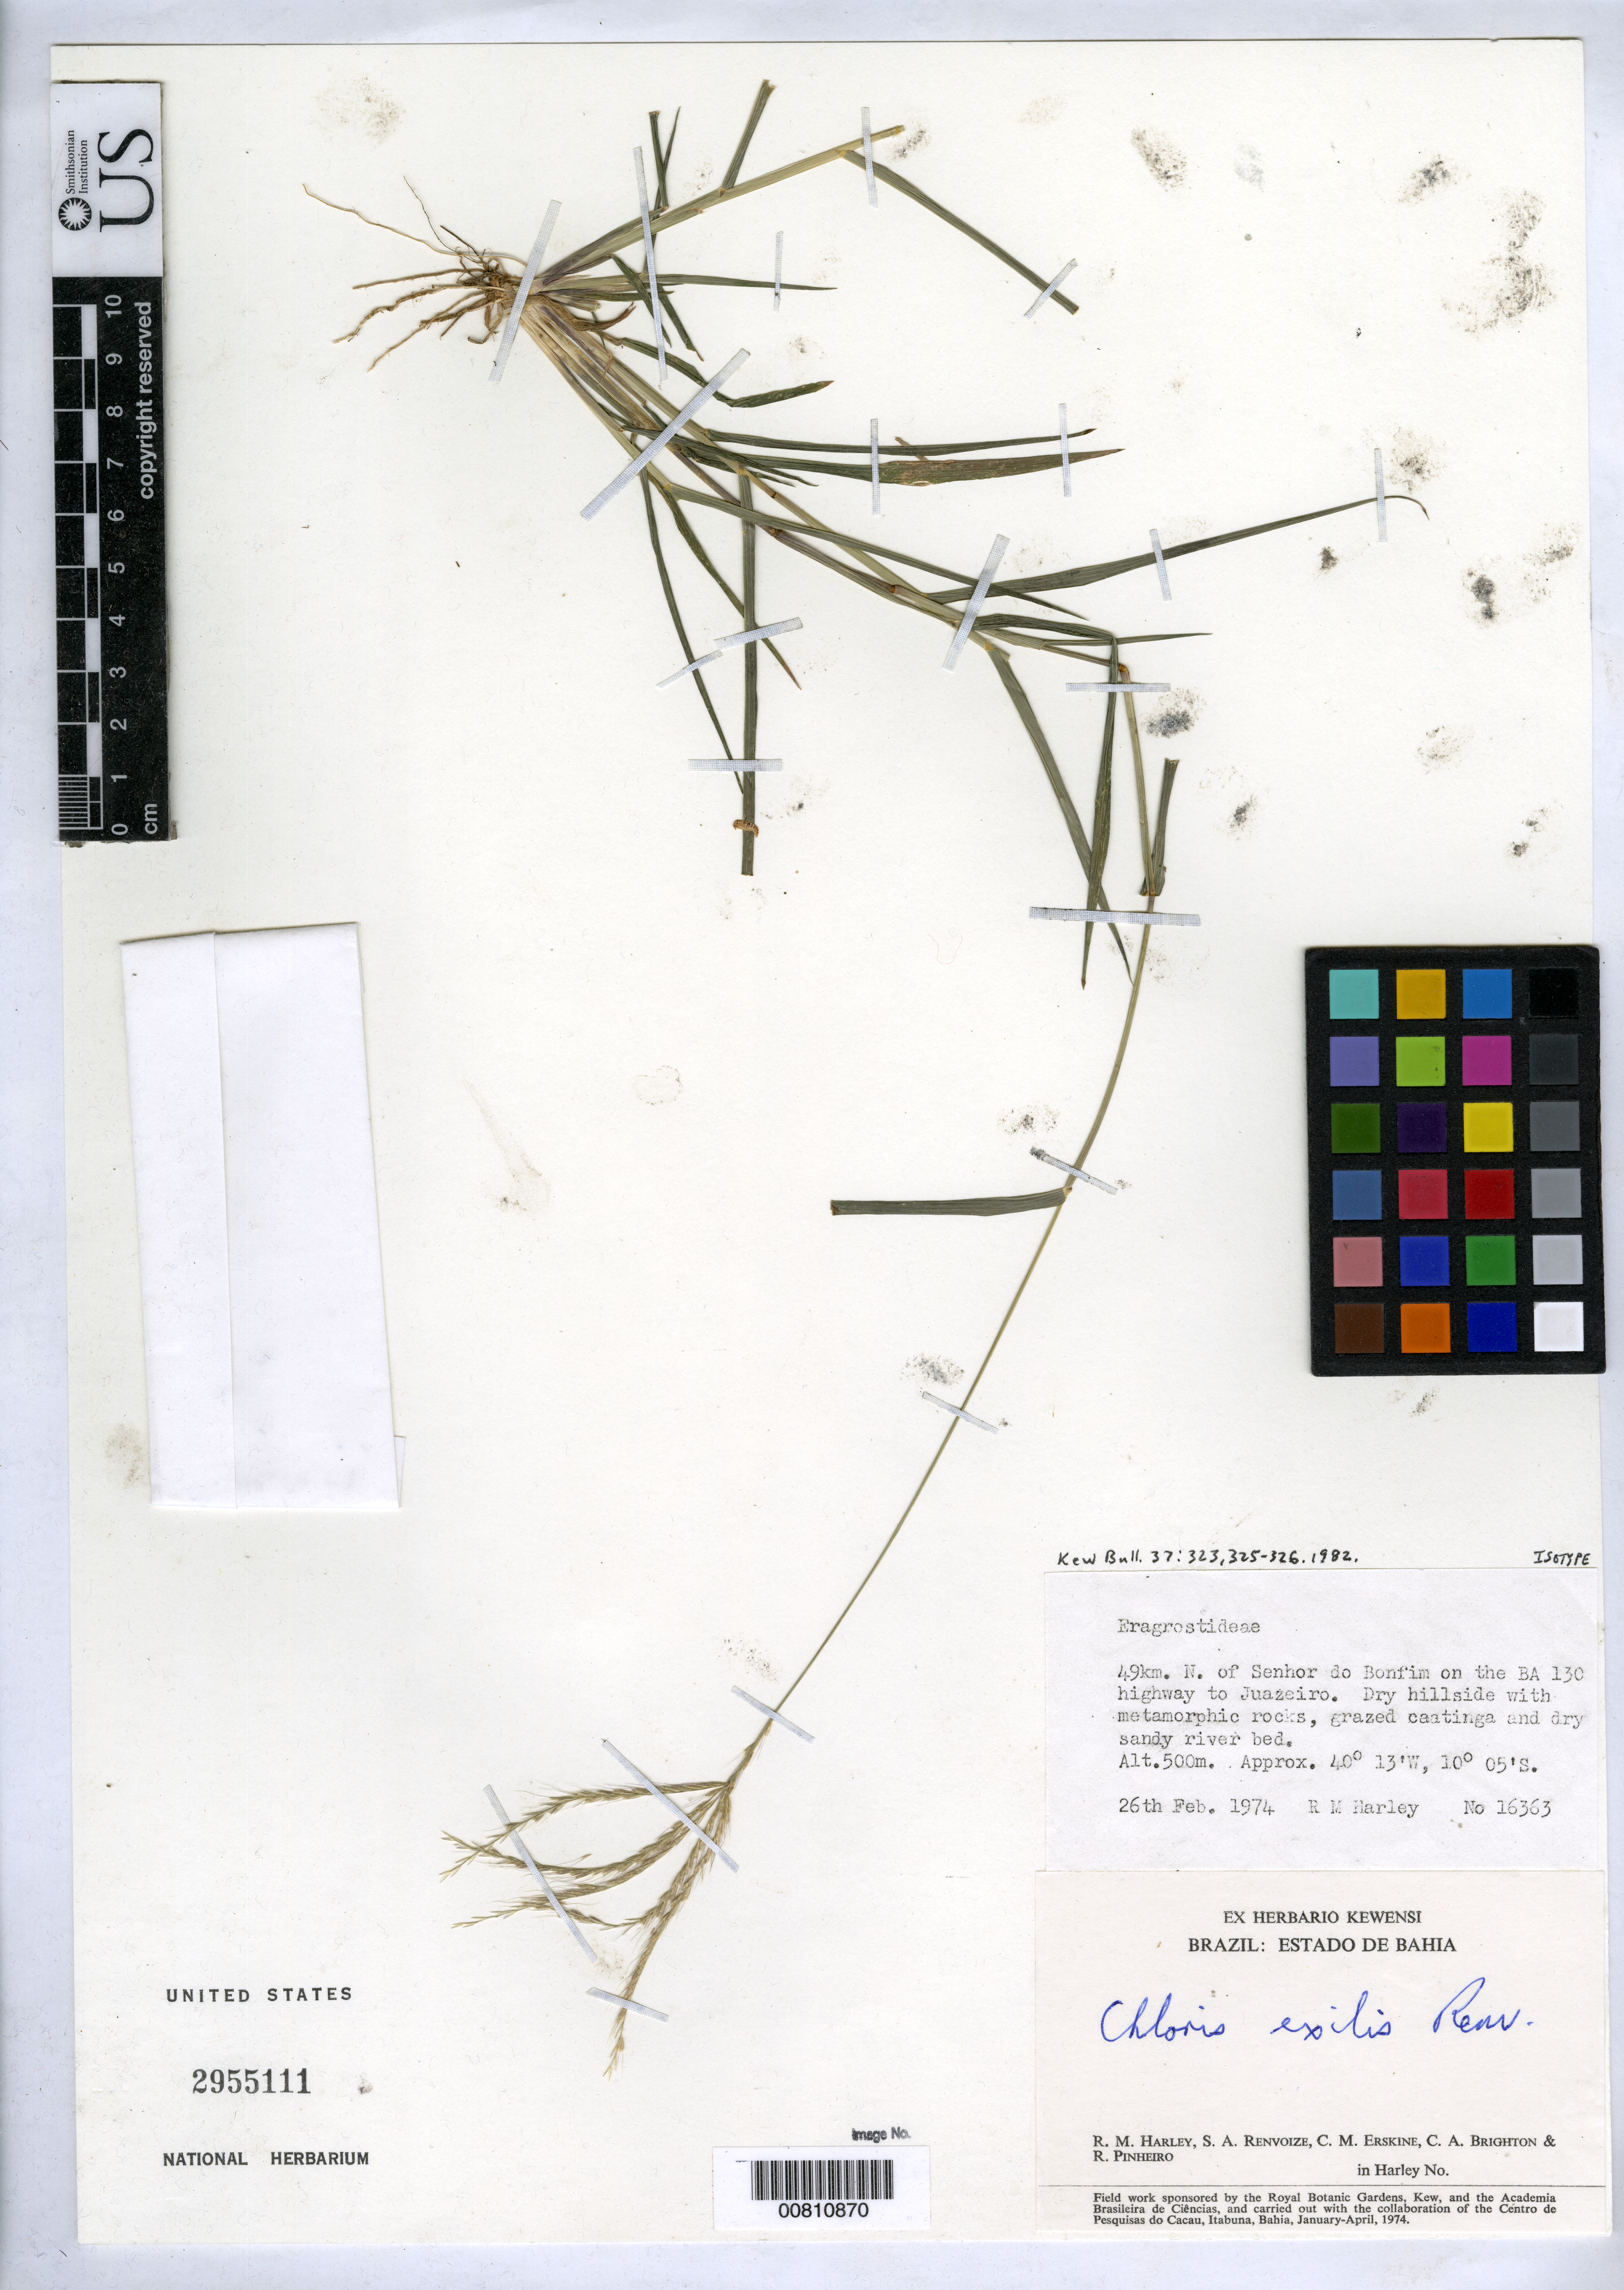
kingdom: Plantae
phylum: Tracheophyta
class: Liliopsida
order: Poales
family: Poaceae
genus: Chloris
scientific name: Chloris exilis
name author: Renvoize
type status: Isotype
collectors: R. M. Harley, S. A. Renvoize, C. Erskine, C. Brighton & R. Pinheiro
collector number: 16363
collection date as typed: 26 Feb 1974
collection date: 1974-02-26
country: Brazil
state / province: Bahia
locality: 49 km N of Senhor do Binfim on the BA 130 highway to Juazeiro.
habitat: Dry hillside with metamorphic rocks, grazed caatinga and dry sandy river bed.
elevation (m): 500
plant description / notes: Holotype at CEPEC.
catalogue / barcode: US 2955111